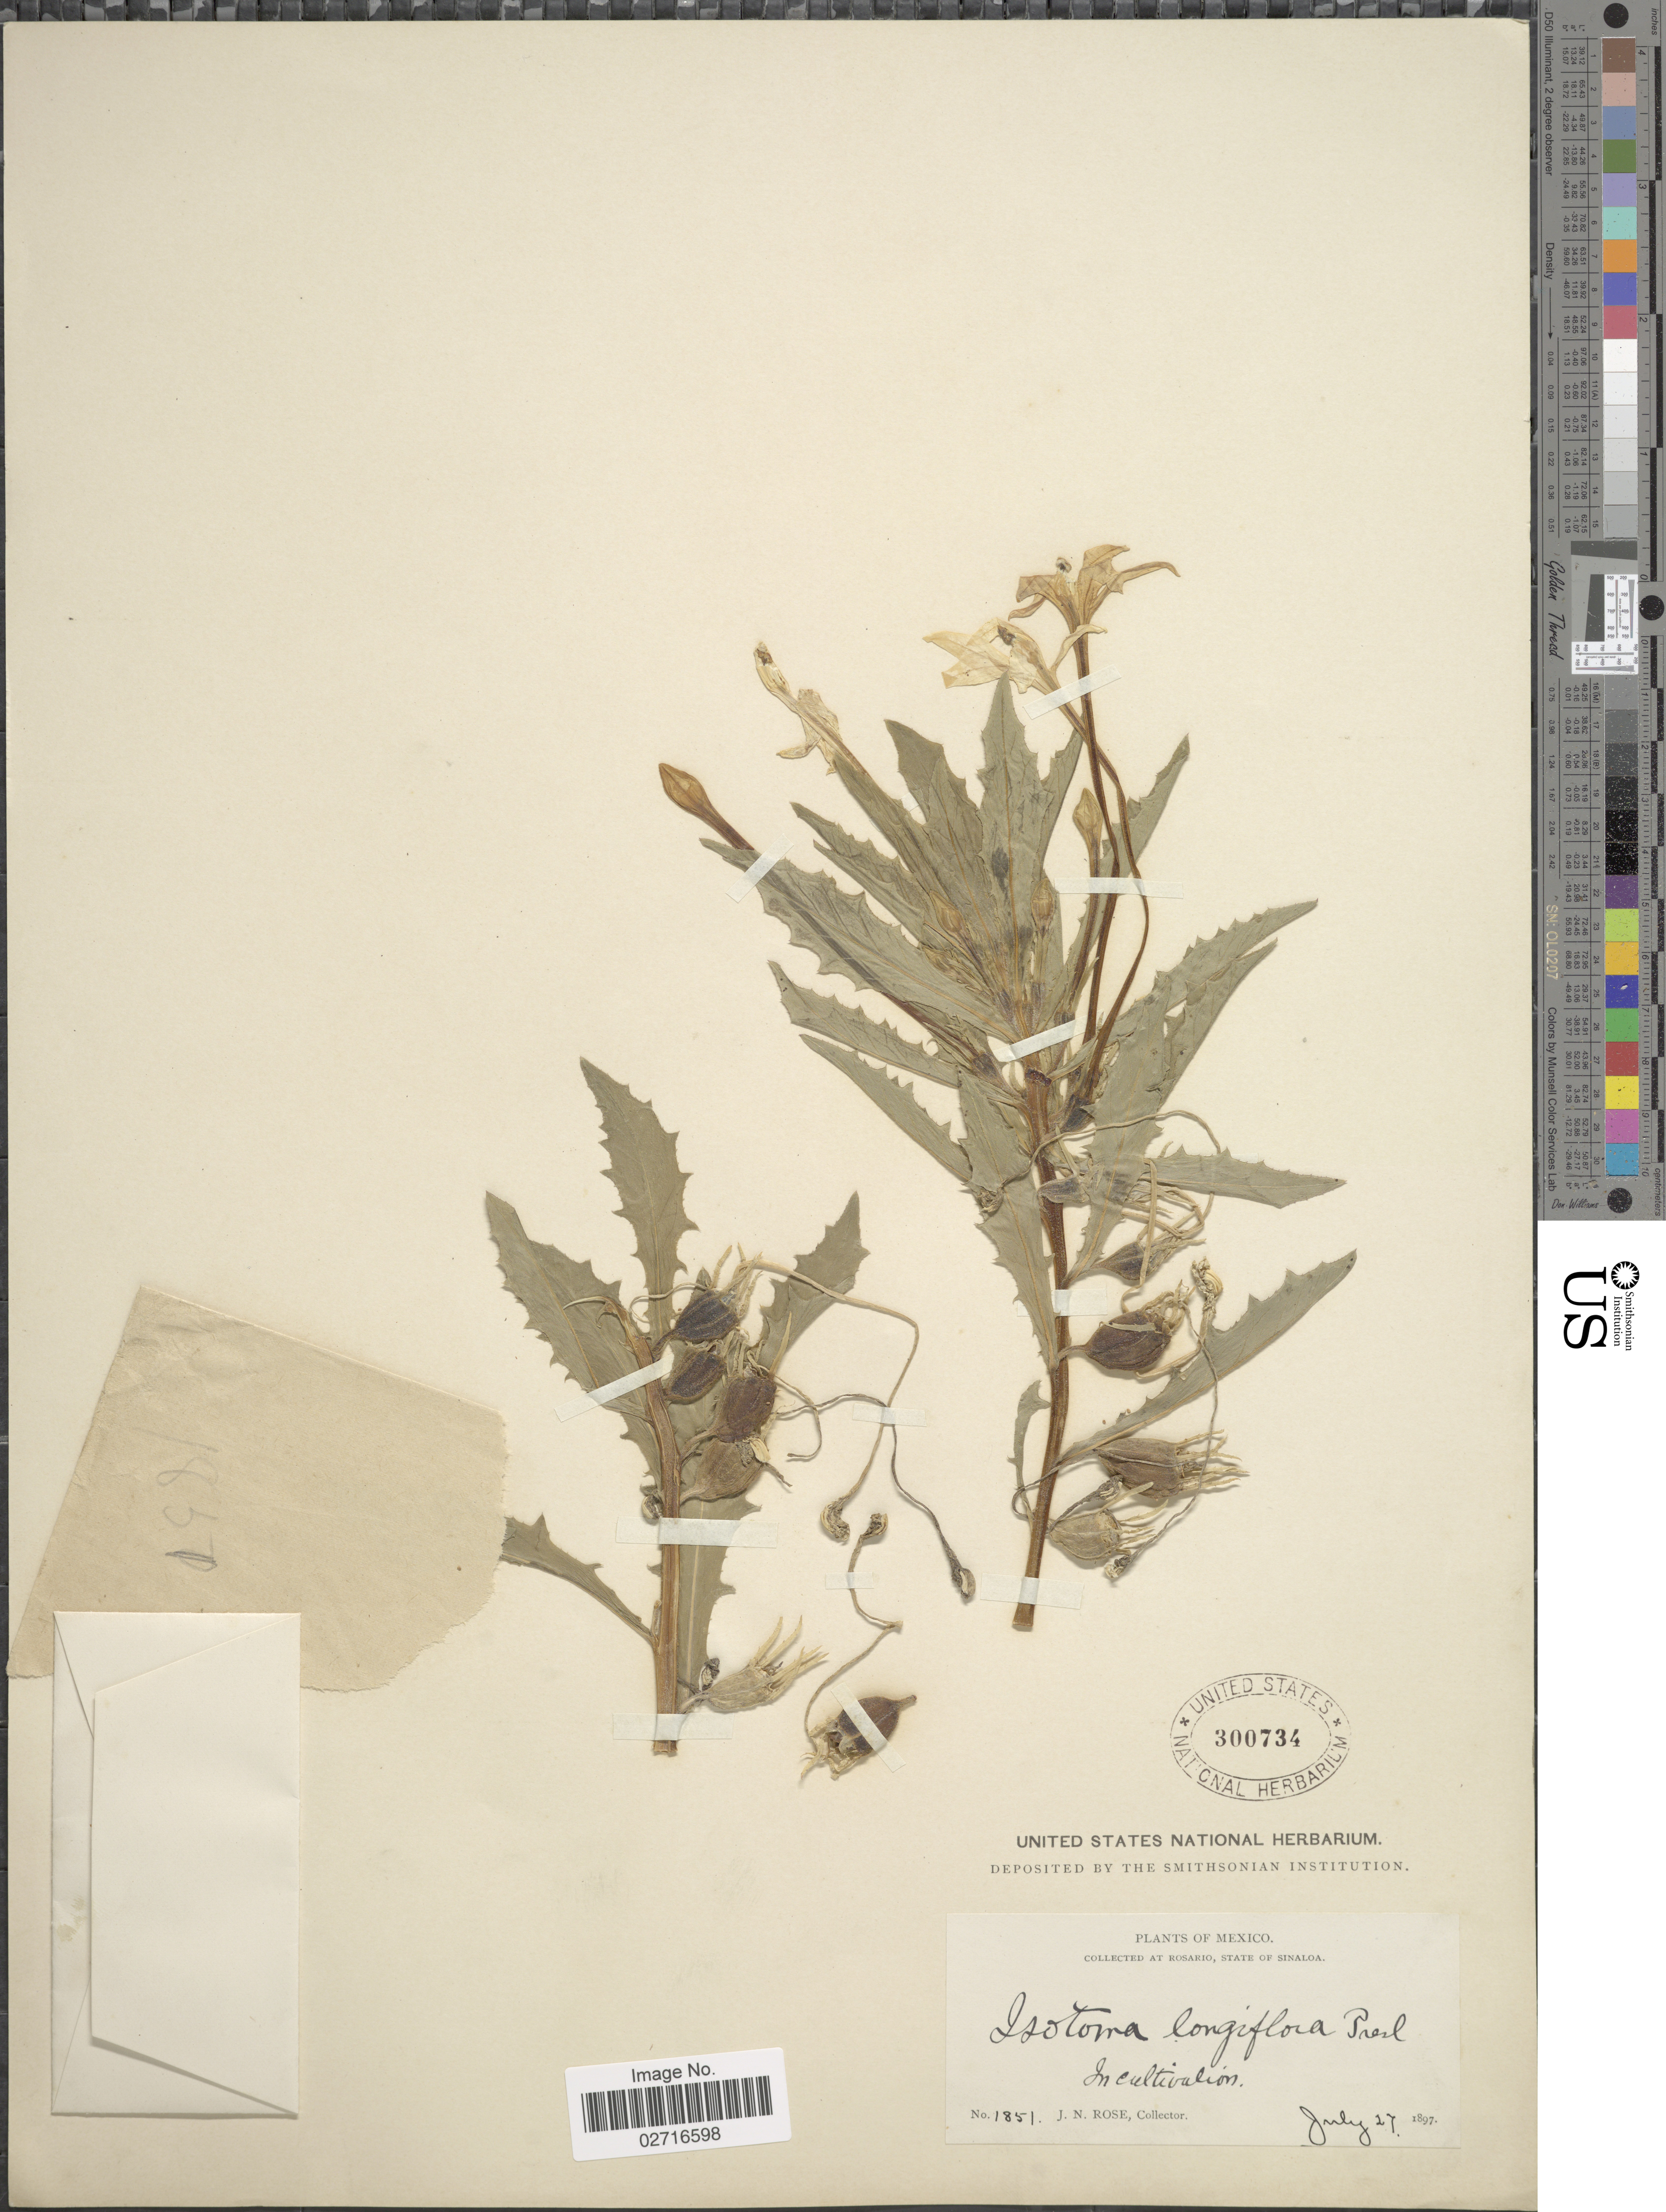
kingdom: Plantae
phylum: Tracheophyta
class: Magnoliopsida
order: Asterales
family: Campanulaceae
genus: Hippobroma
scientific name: Hippobroma longiflora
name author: (L.) G. Don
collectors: J. N. Rose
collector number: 1851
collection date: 1897-07-27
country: Mexico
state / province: Sinaloa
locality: At Rosario, in cultivation.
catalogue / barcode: US 300734